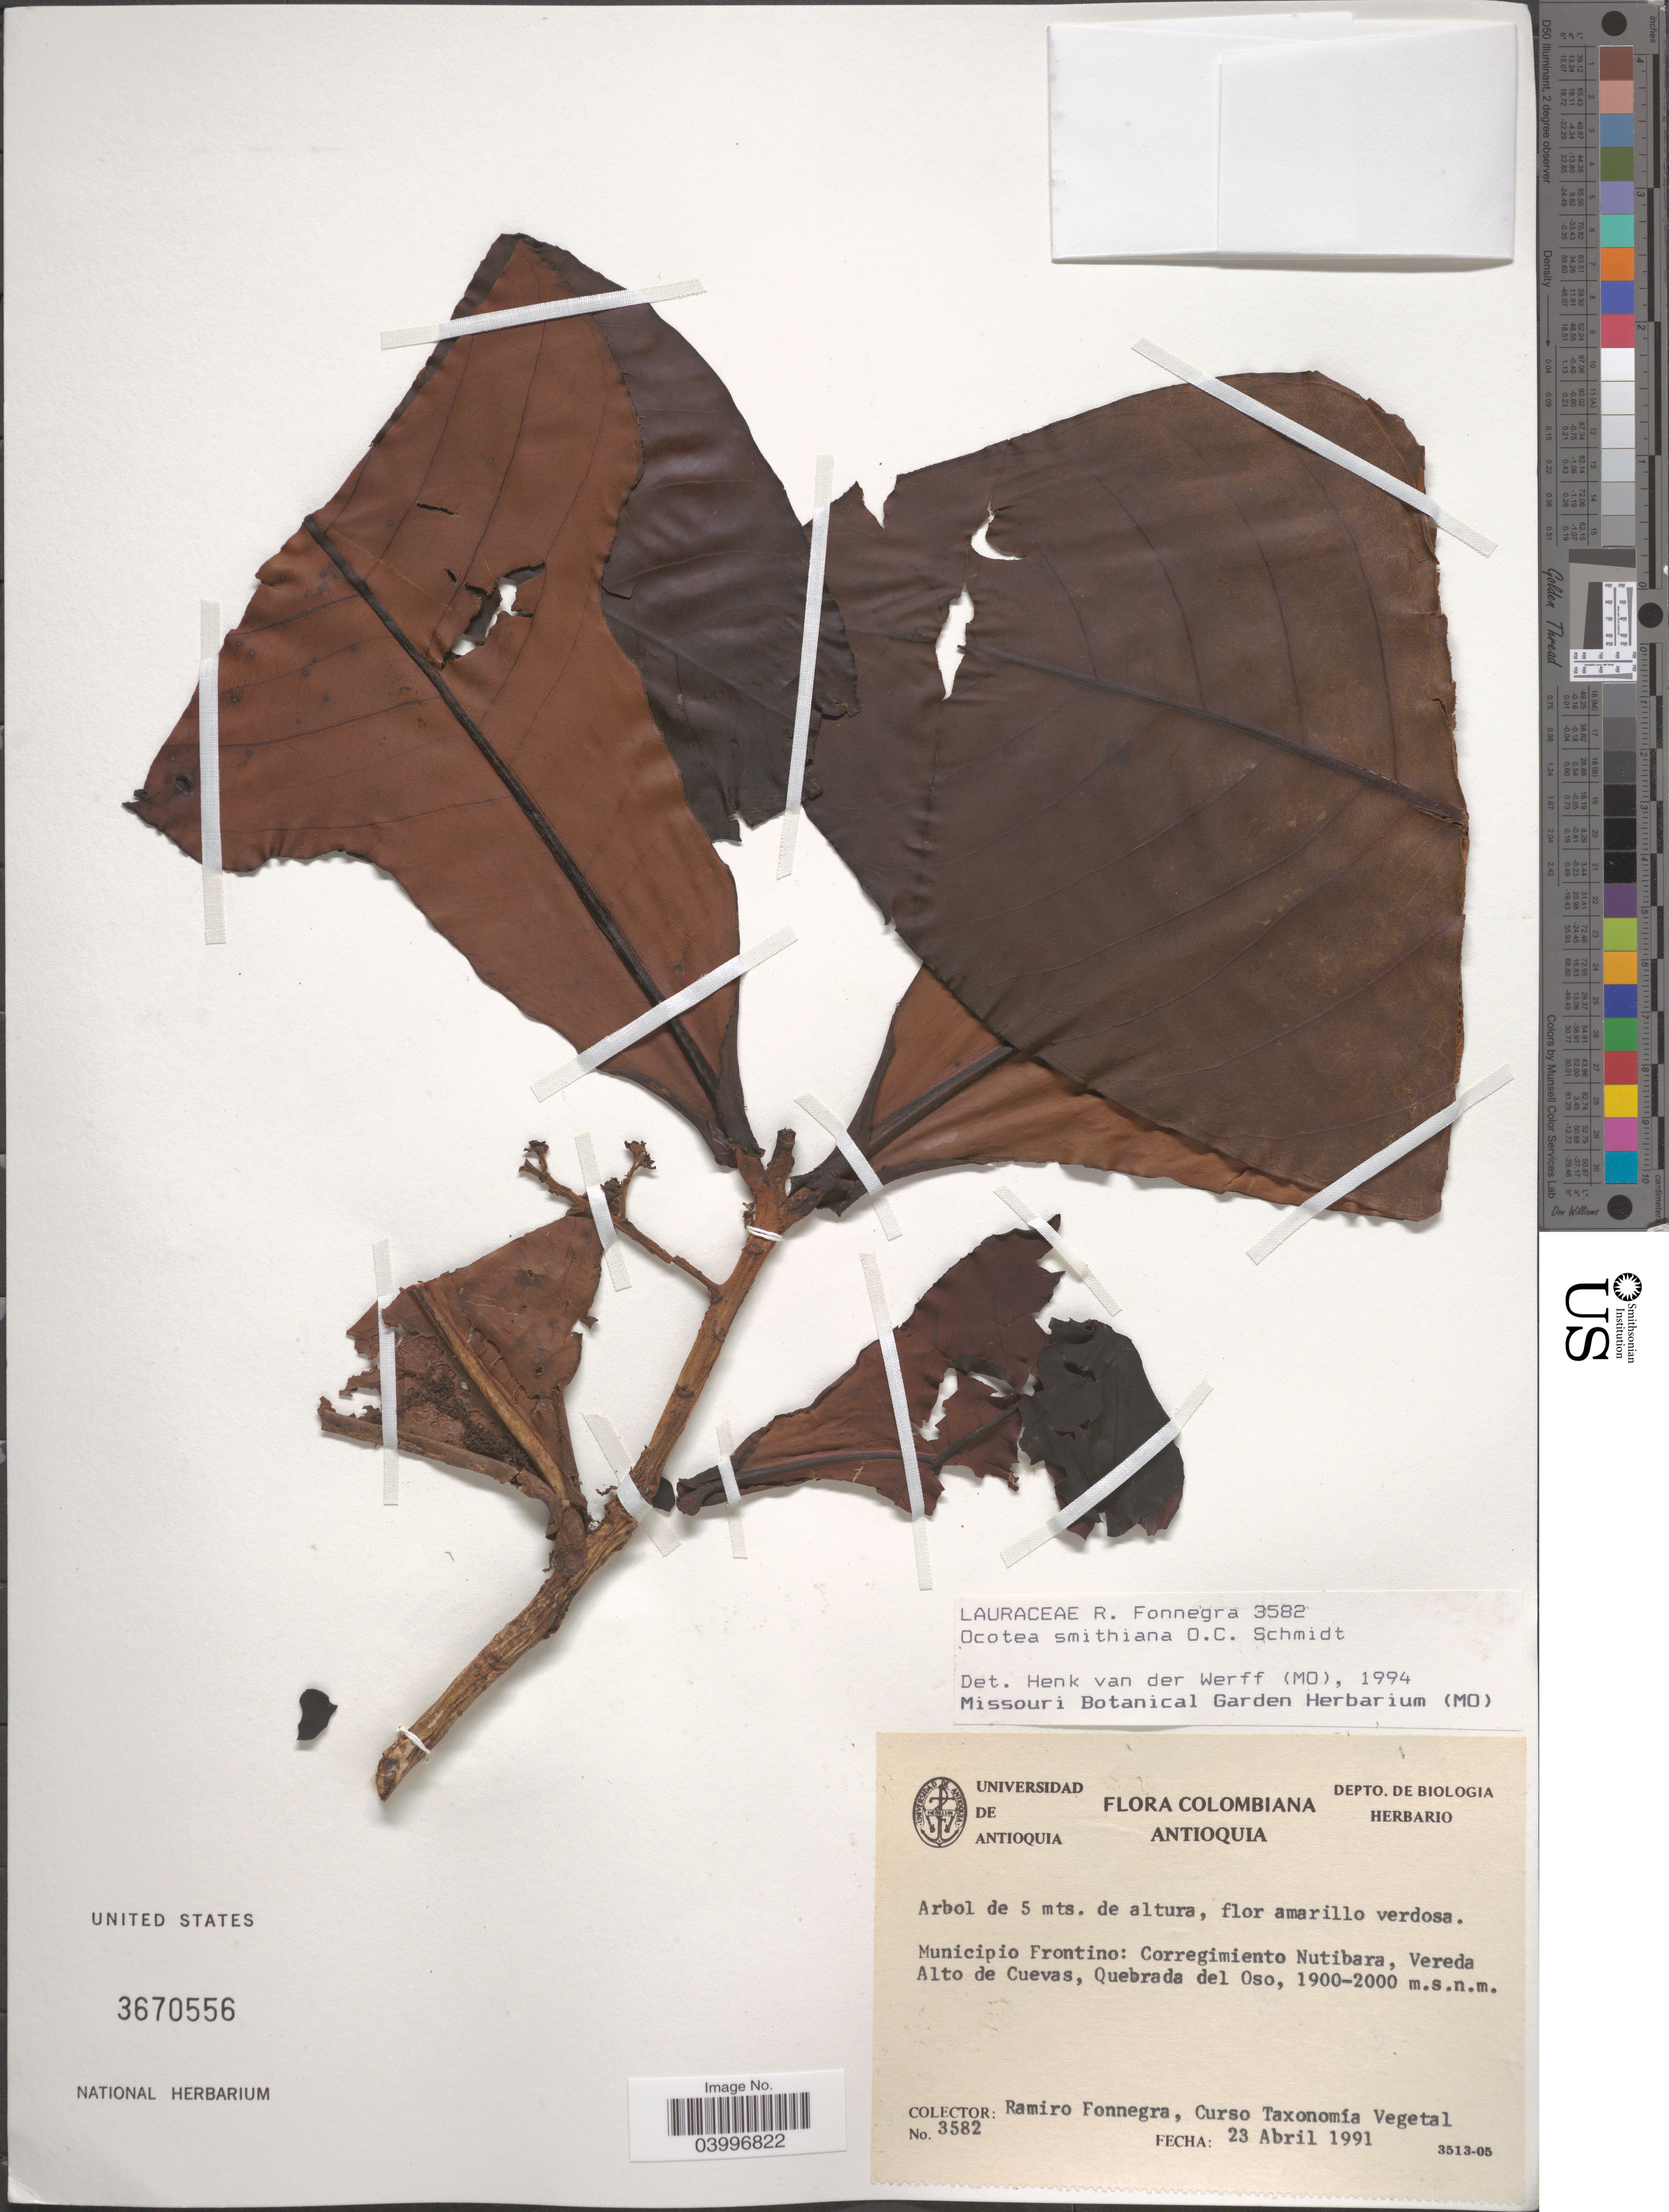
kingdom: Plantae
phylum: Tracheophyta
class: Magnoliopsida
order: Laurales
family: Lauraceae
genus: Ocotea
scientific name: Ocotea lorda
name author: van der Werff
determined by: Dorr, L. J., (BOT), Smithsonian Institution - National Museum of Natural History (UNITED STATES)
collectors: R. Fonnegra & Curso taxonomía vegetal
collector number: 3582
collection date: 1991-04-23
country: Colombia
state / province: Antioquia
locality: Municipio Frontino: Corregimiento Nutibara, Vereda Alto de Cuevas, Quebrada del Oso.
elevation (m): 1900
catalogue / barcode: US 3670556